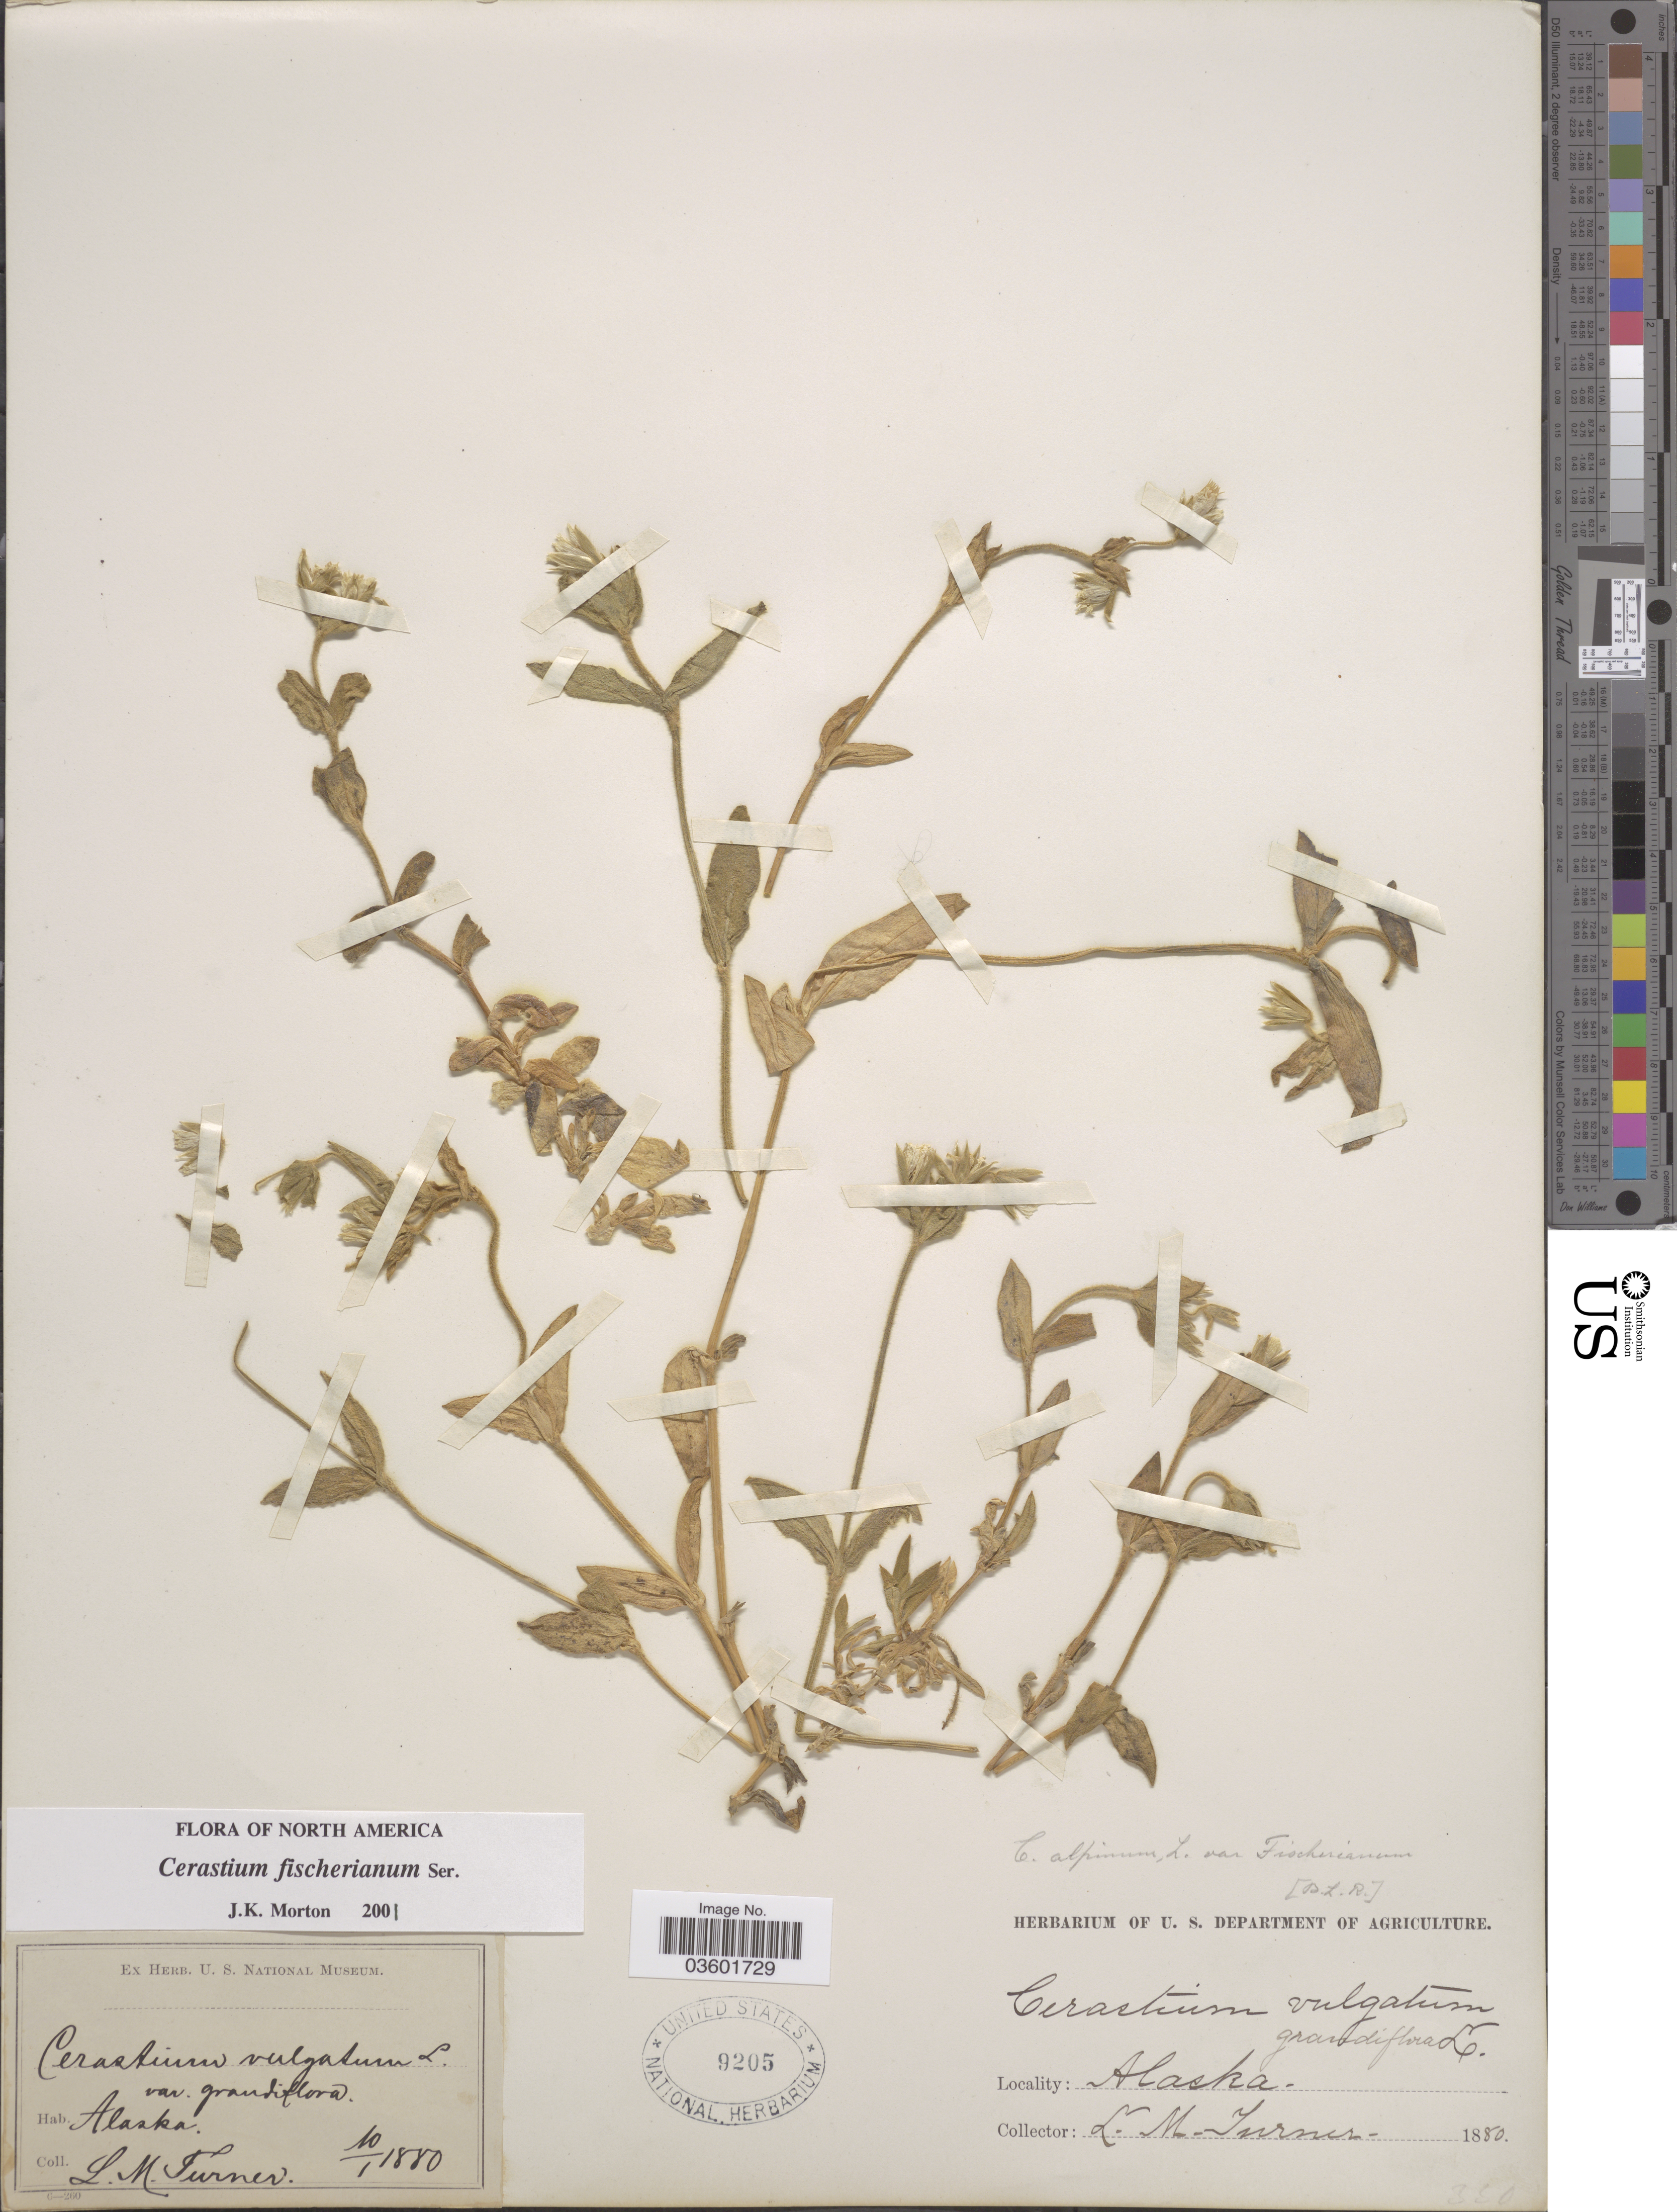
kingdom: Plantae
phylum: Tracheophyta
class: Magnoliopsida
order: Caryophyllales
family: Caryophyllaceae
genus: Cerastium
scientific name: Cerastium fischerianum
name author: Ser.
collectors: L. M. Turner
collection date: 1880-01-10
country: United States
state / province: Alaska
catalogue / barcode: US 9205